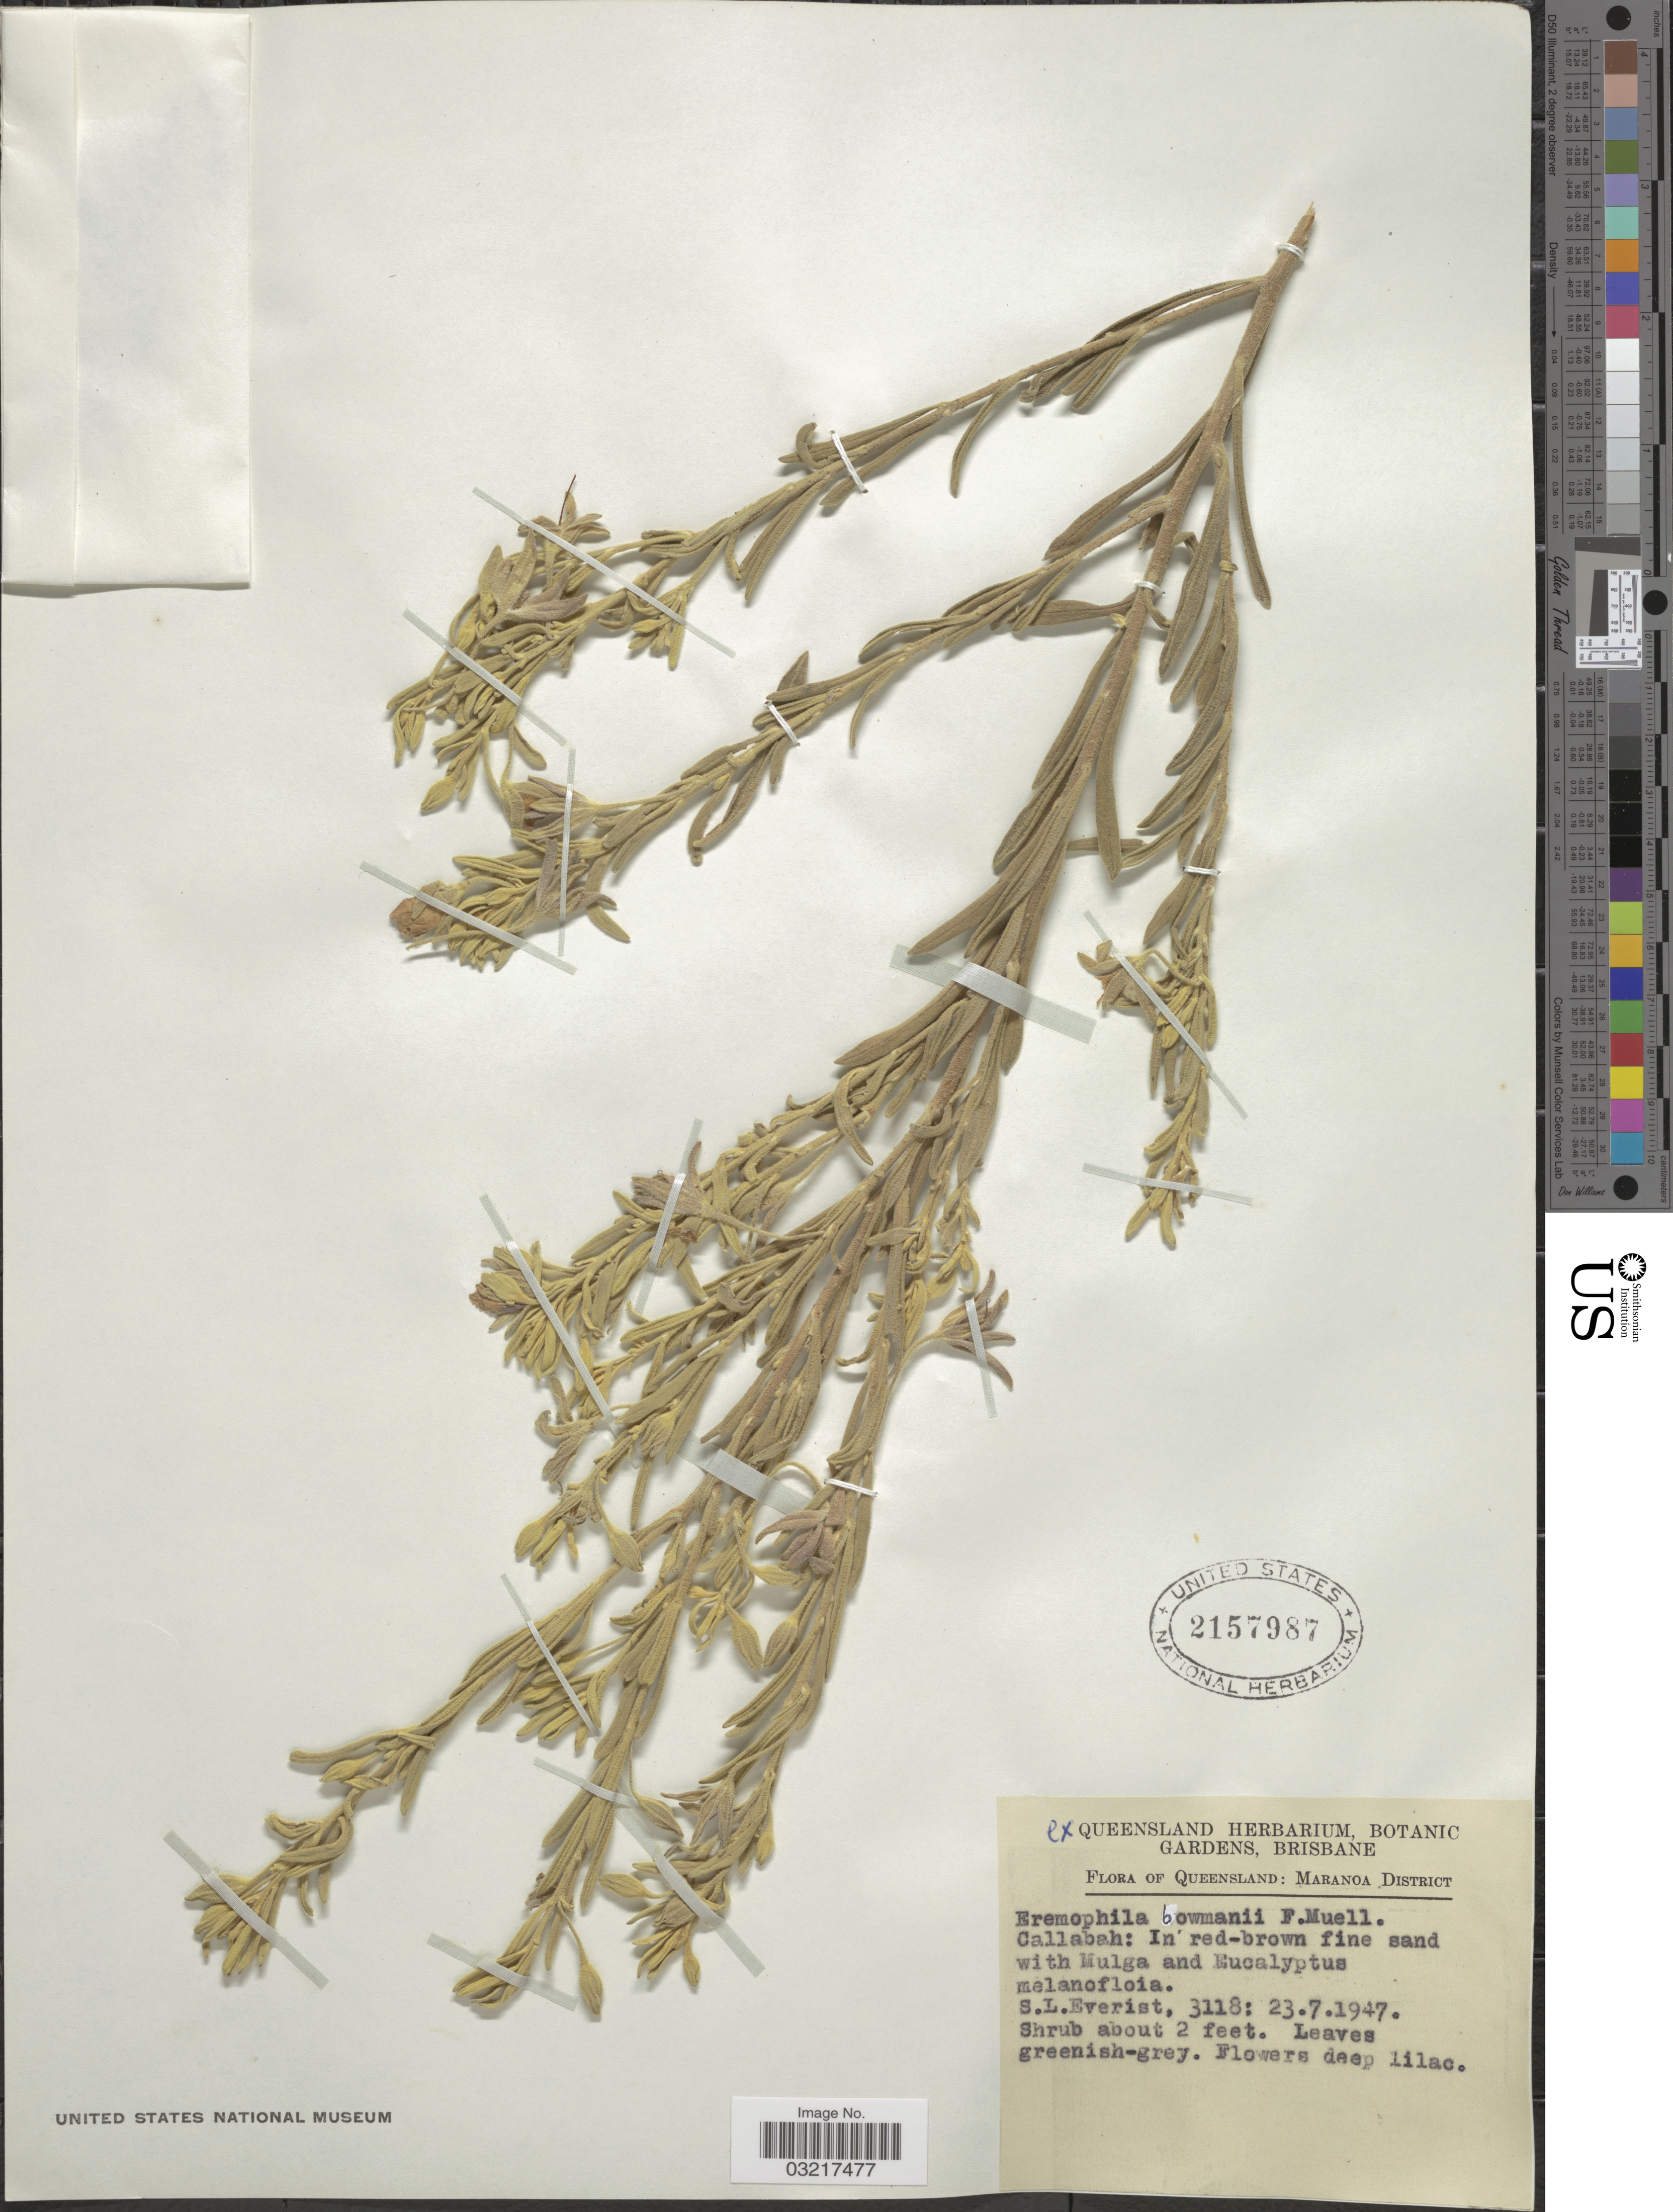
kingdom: Plantae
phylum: Tracheophyta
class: Magnoliopsida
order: Lamiales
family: Scrophulariaceae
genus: Eremophila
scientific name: Eremophila bowmanii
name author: F. Muell.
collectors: S. Everist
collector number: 3118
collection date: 1947-07-23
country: Australia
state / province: Queensland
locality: Maranoa District. Callabah.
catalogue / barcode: US 2157987